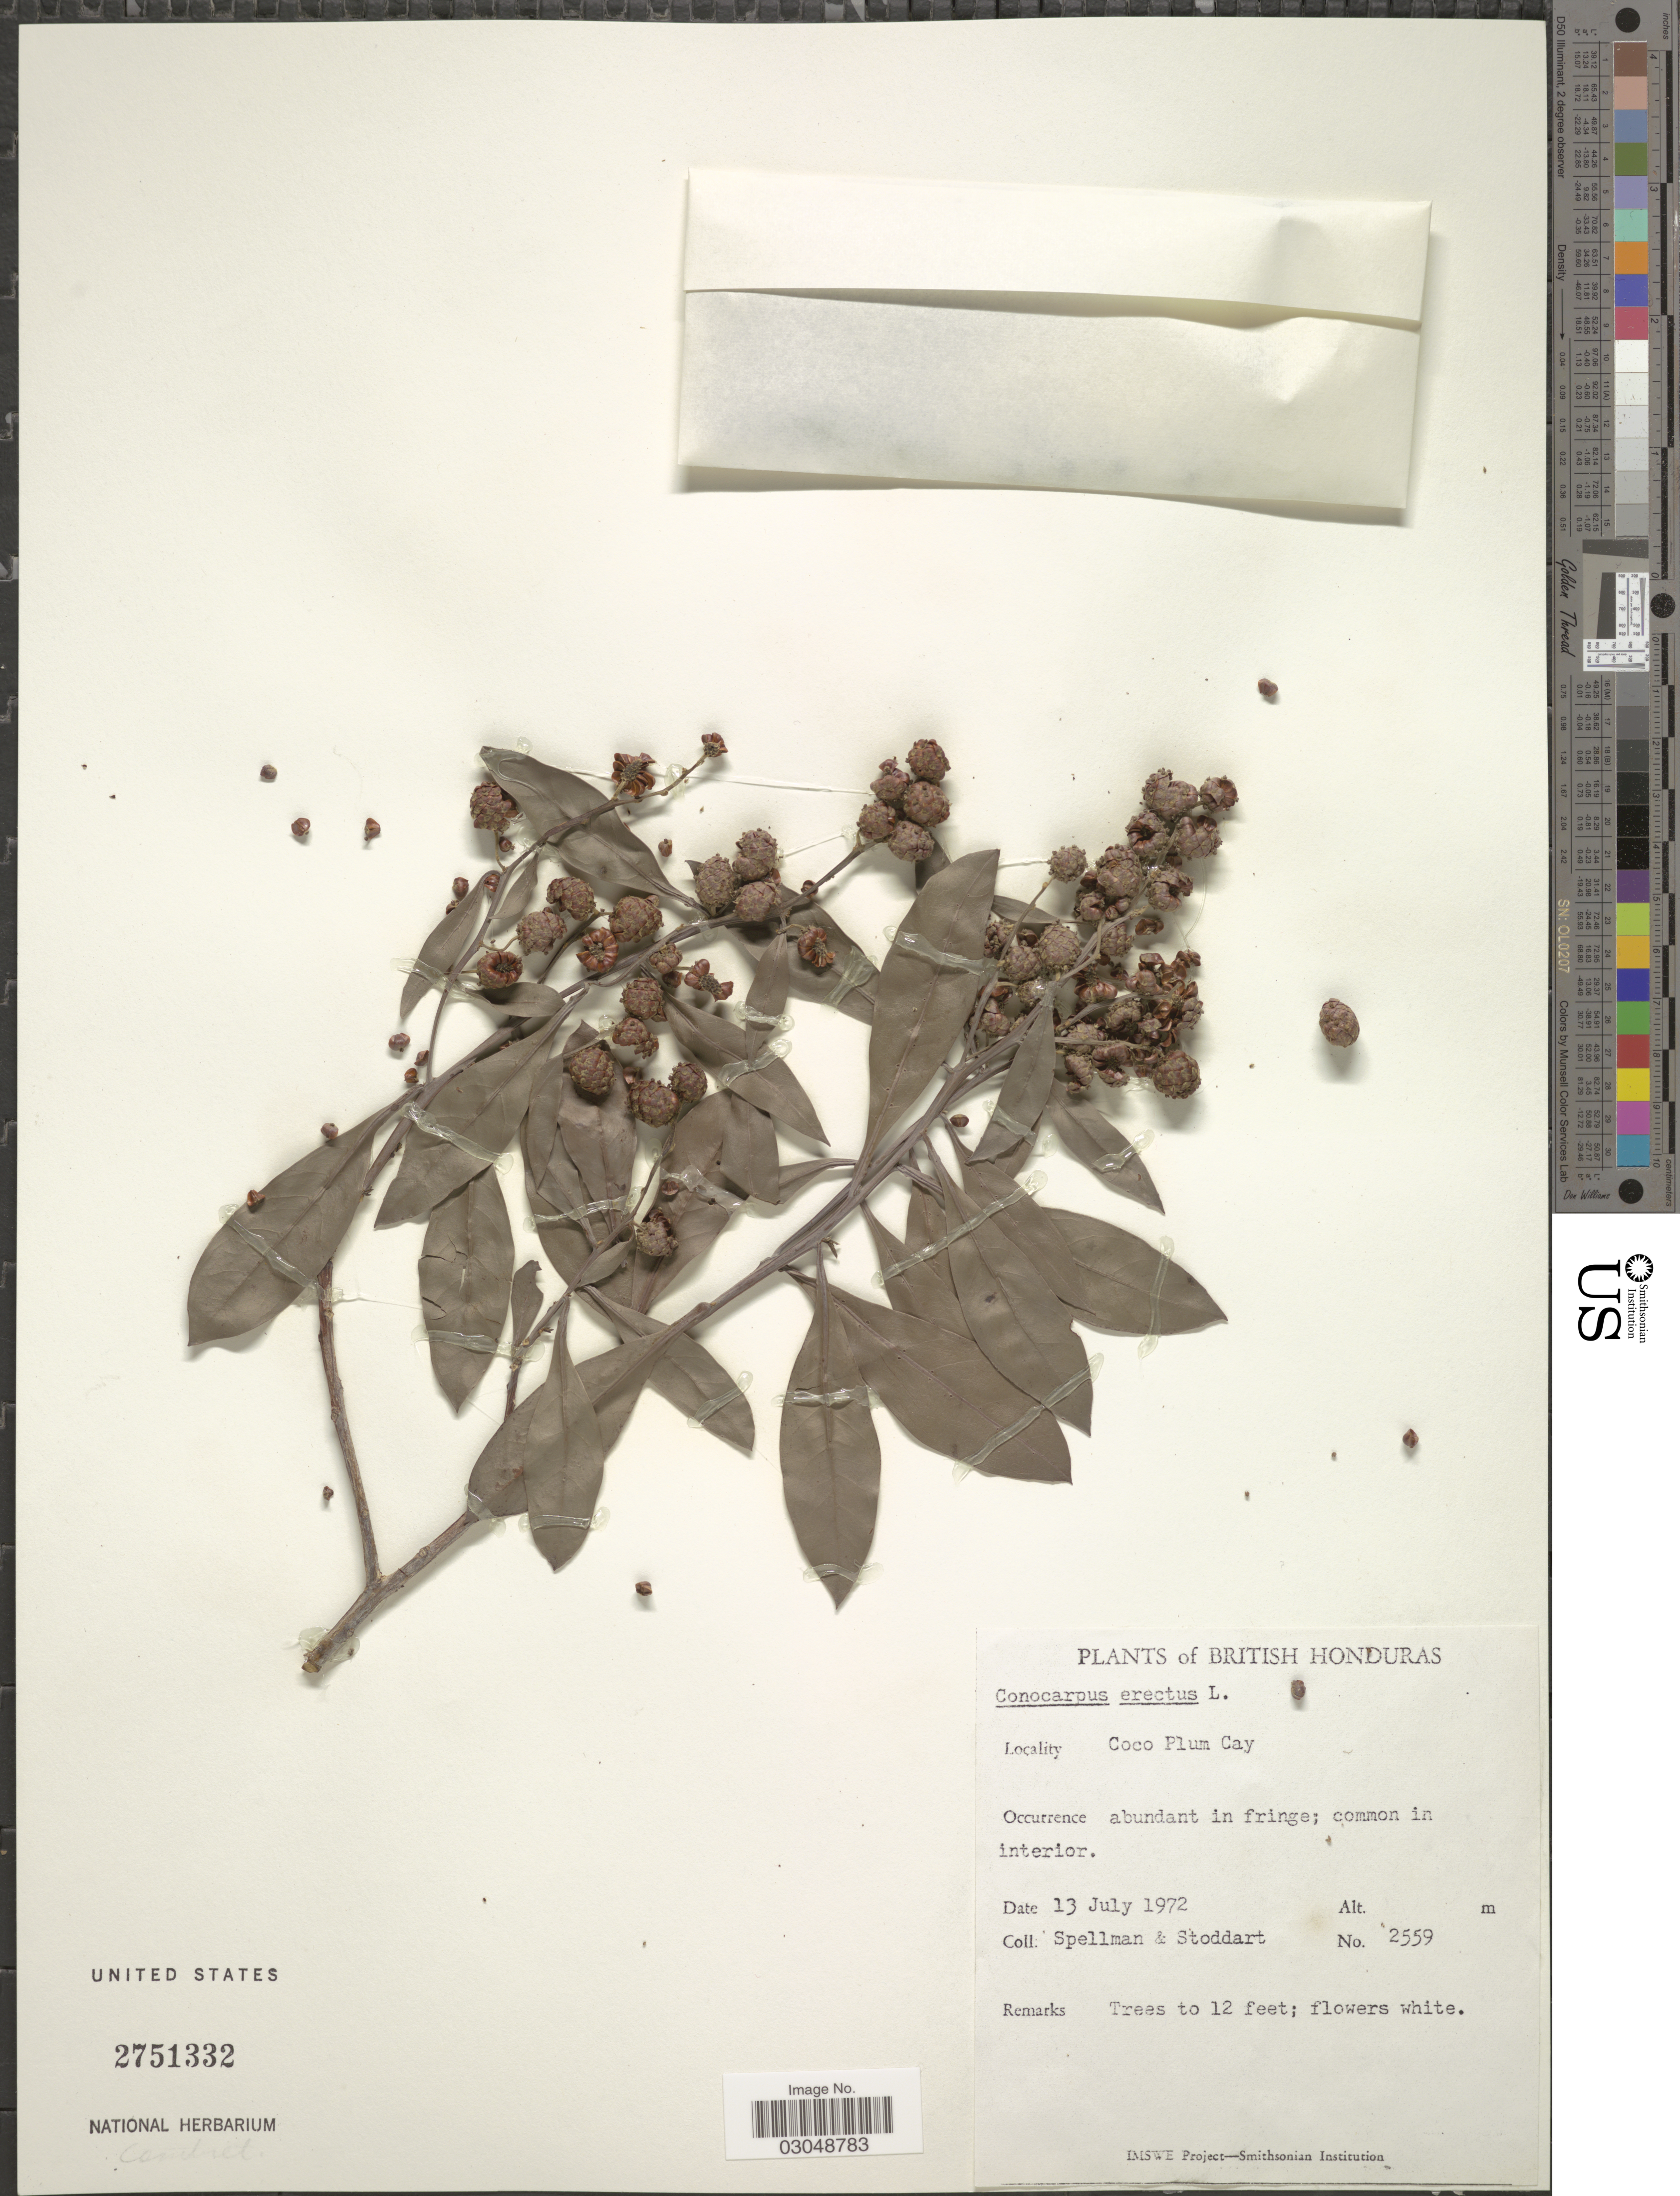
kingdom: Plantae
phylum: Tracheophyta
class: Magnoliopsida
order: Myrtales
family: Combretaceae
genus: Conocarpus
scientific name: Conocarpus erectus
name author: L.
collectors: Spellman, -- & -. Stoddart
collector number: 2559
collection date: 1972-07-13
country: Belize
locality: British Honduras. Coco Plum Cay.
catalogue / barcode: US 2751332